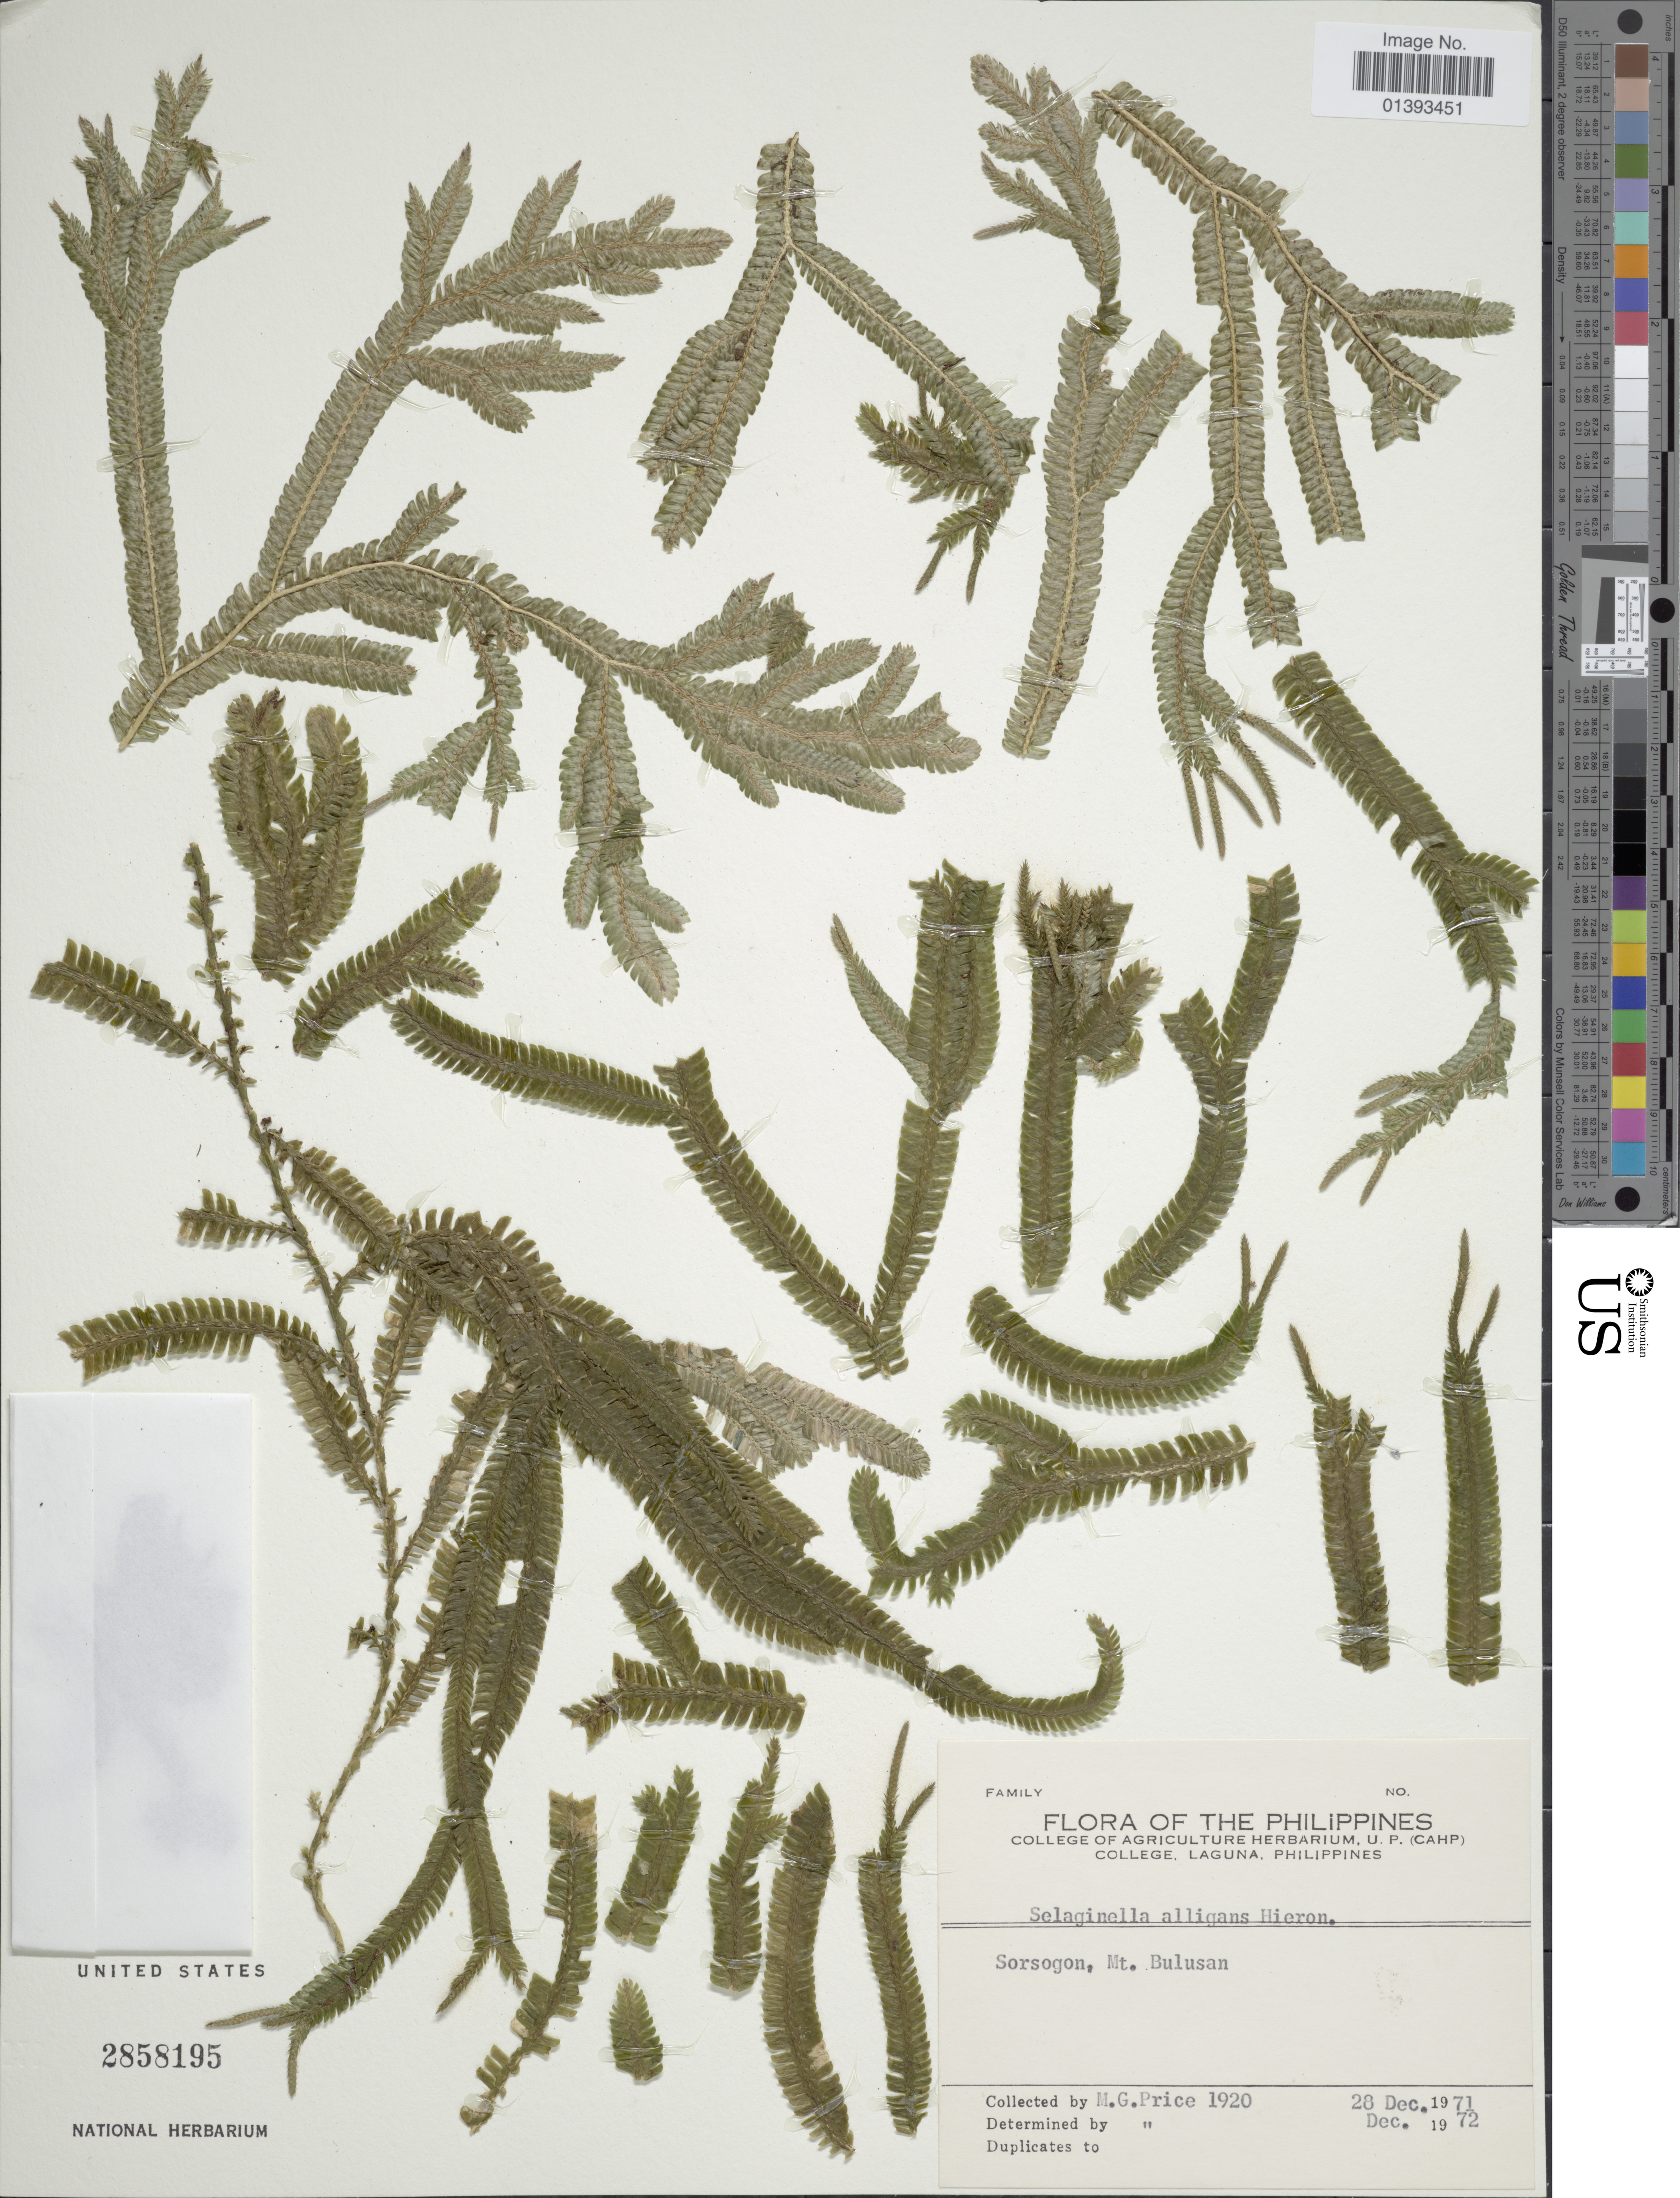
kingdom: Plantae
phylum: Tracheophyta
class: Lycopodiopsida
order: Selaginellales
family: Selaginellaceae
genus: Selaginella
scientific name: Selaginella alligans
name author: Hieron.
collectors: M. G. Price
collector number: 1920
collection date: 1971-12-28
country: Philippines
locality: Sorsogon, Mt. Bulusan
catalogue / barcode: US 2858195